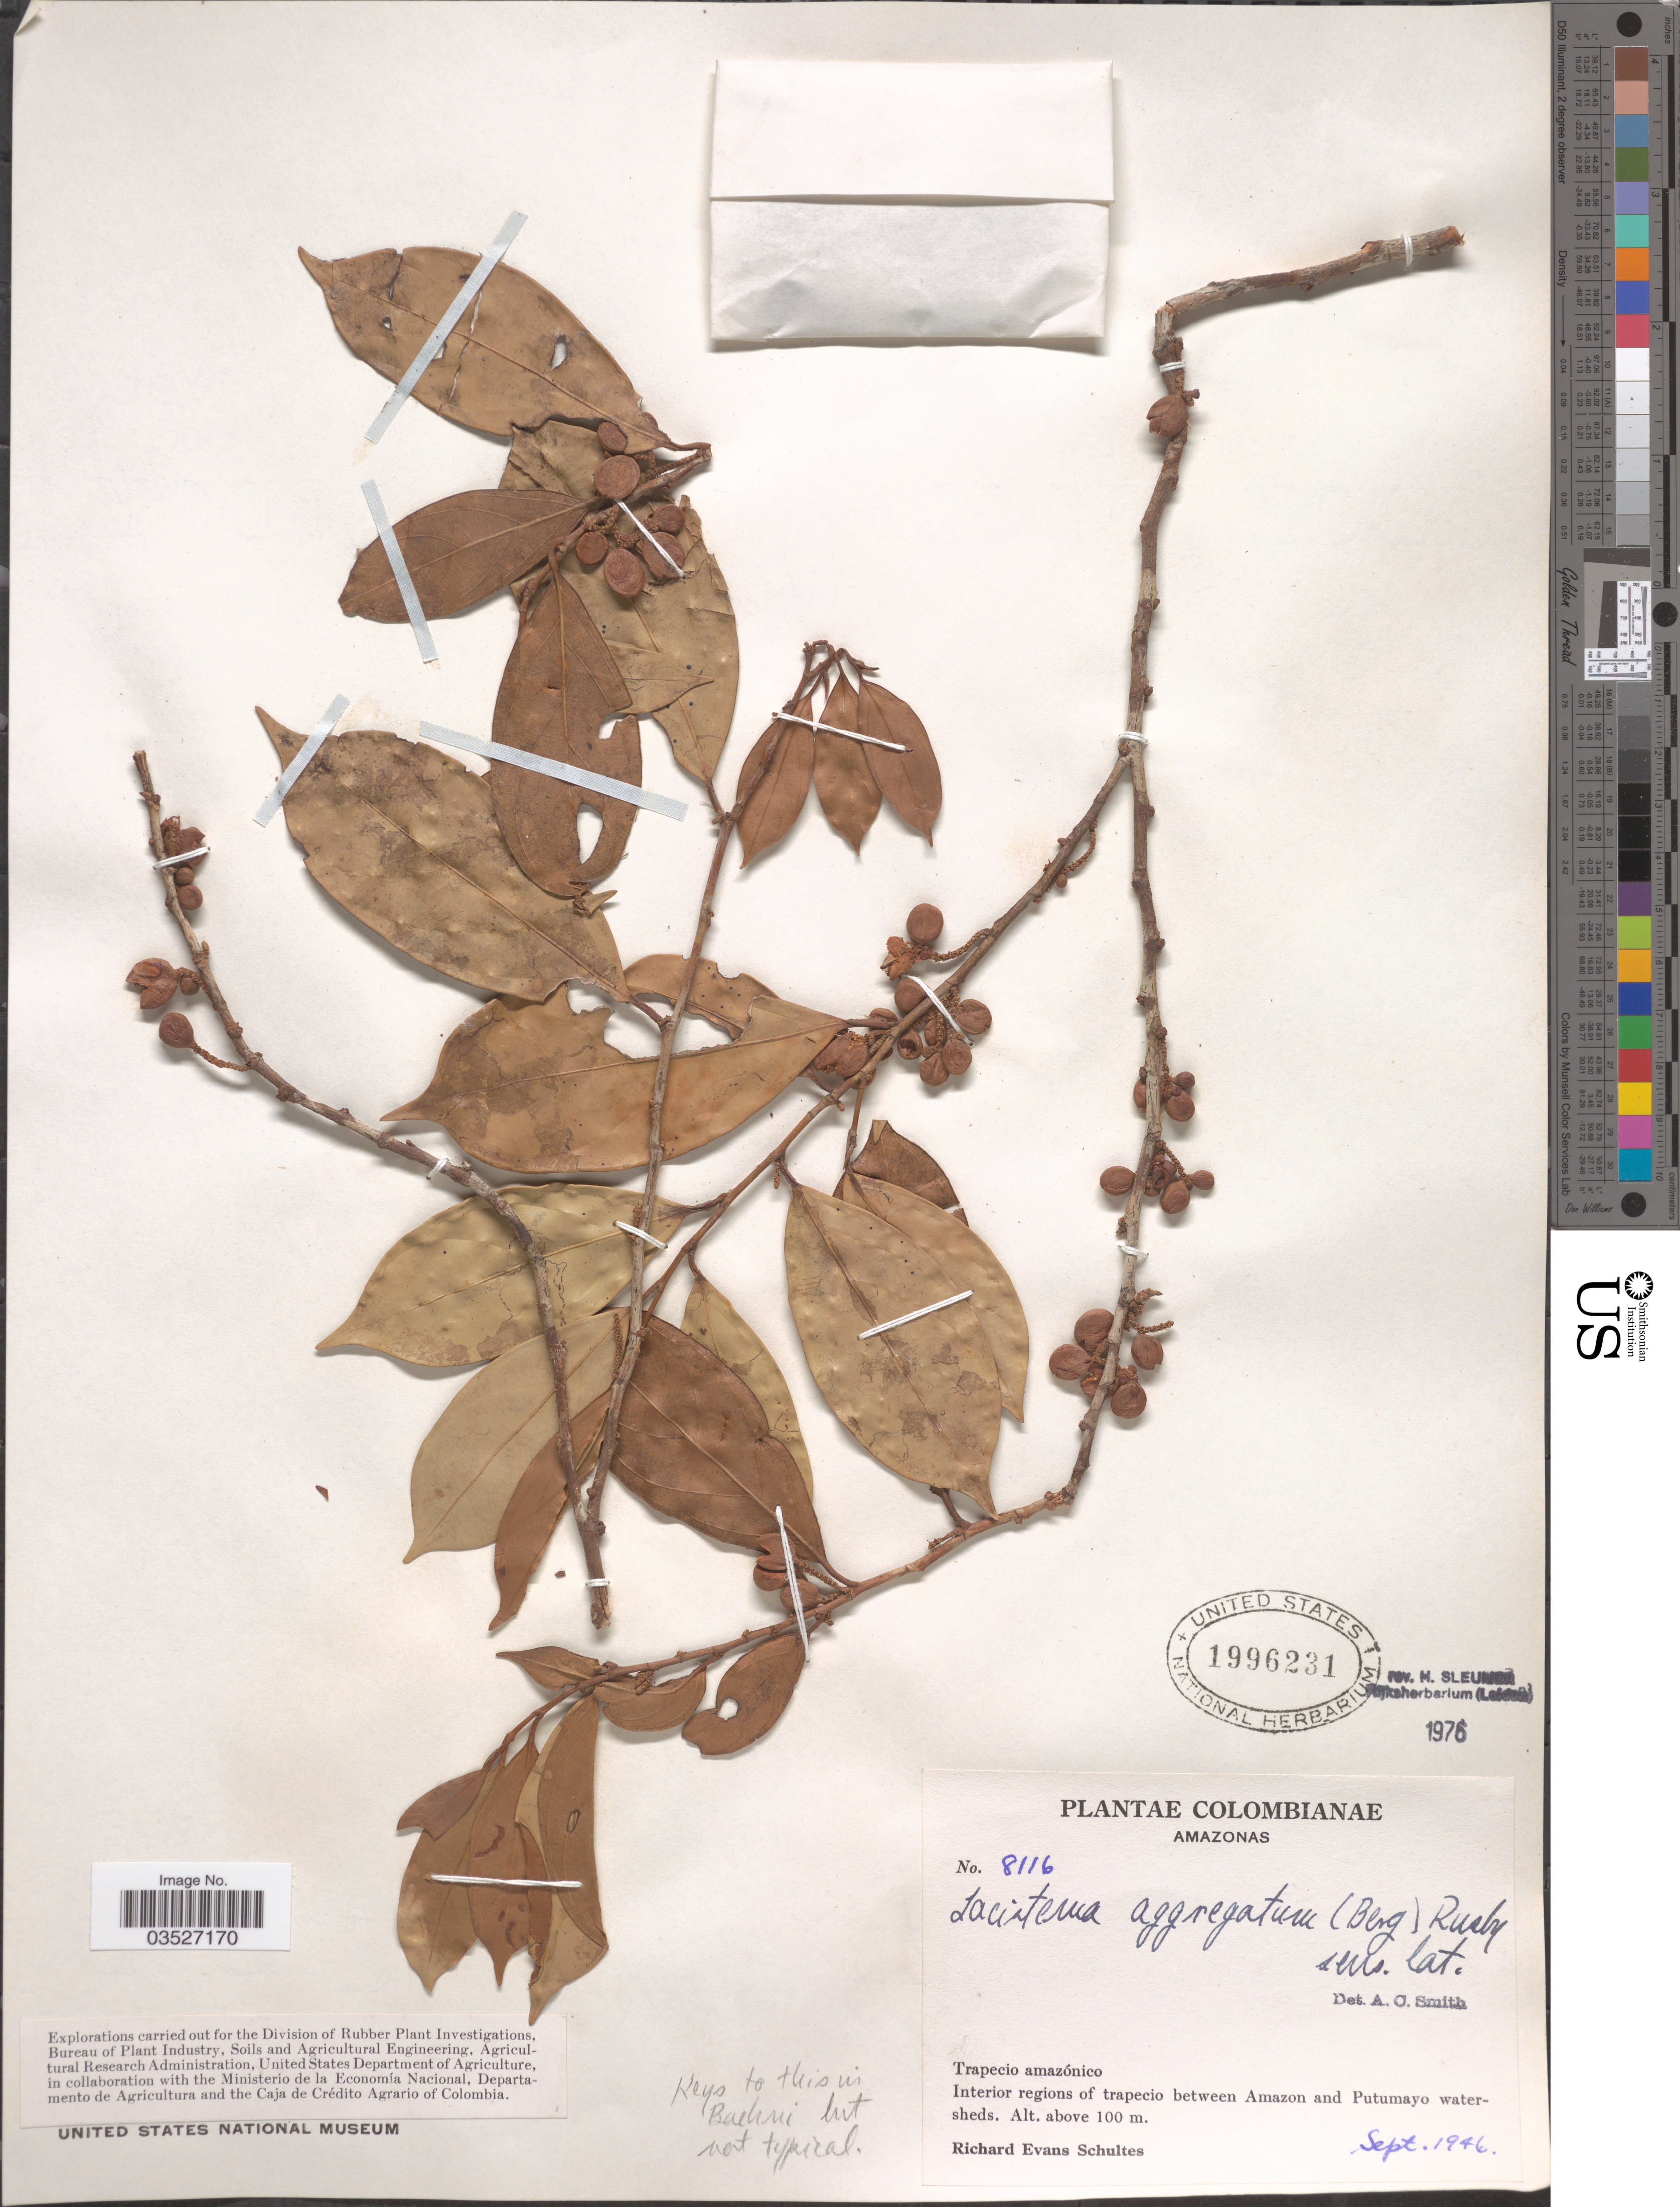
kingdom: Plantae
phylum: Tracheophyta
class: Magnoliopsida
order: Malpighiales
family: Lacistemataceae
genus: Lacistema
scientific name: Lacistema aggregatum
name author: (P.J. Bergius) Rusby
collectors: R. E. Schultes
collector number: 8116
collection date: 1946-09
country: Colombia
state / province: Amazônas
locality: Trapecio amazónico. Interior regions of trapecio between Amazon and Putumayo watersheds.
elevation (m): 100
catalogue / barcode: US 1996231